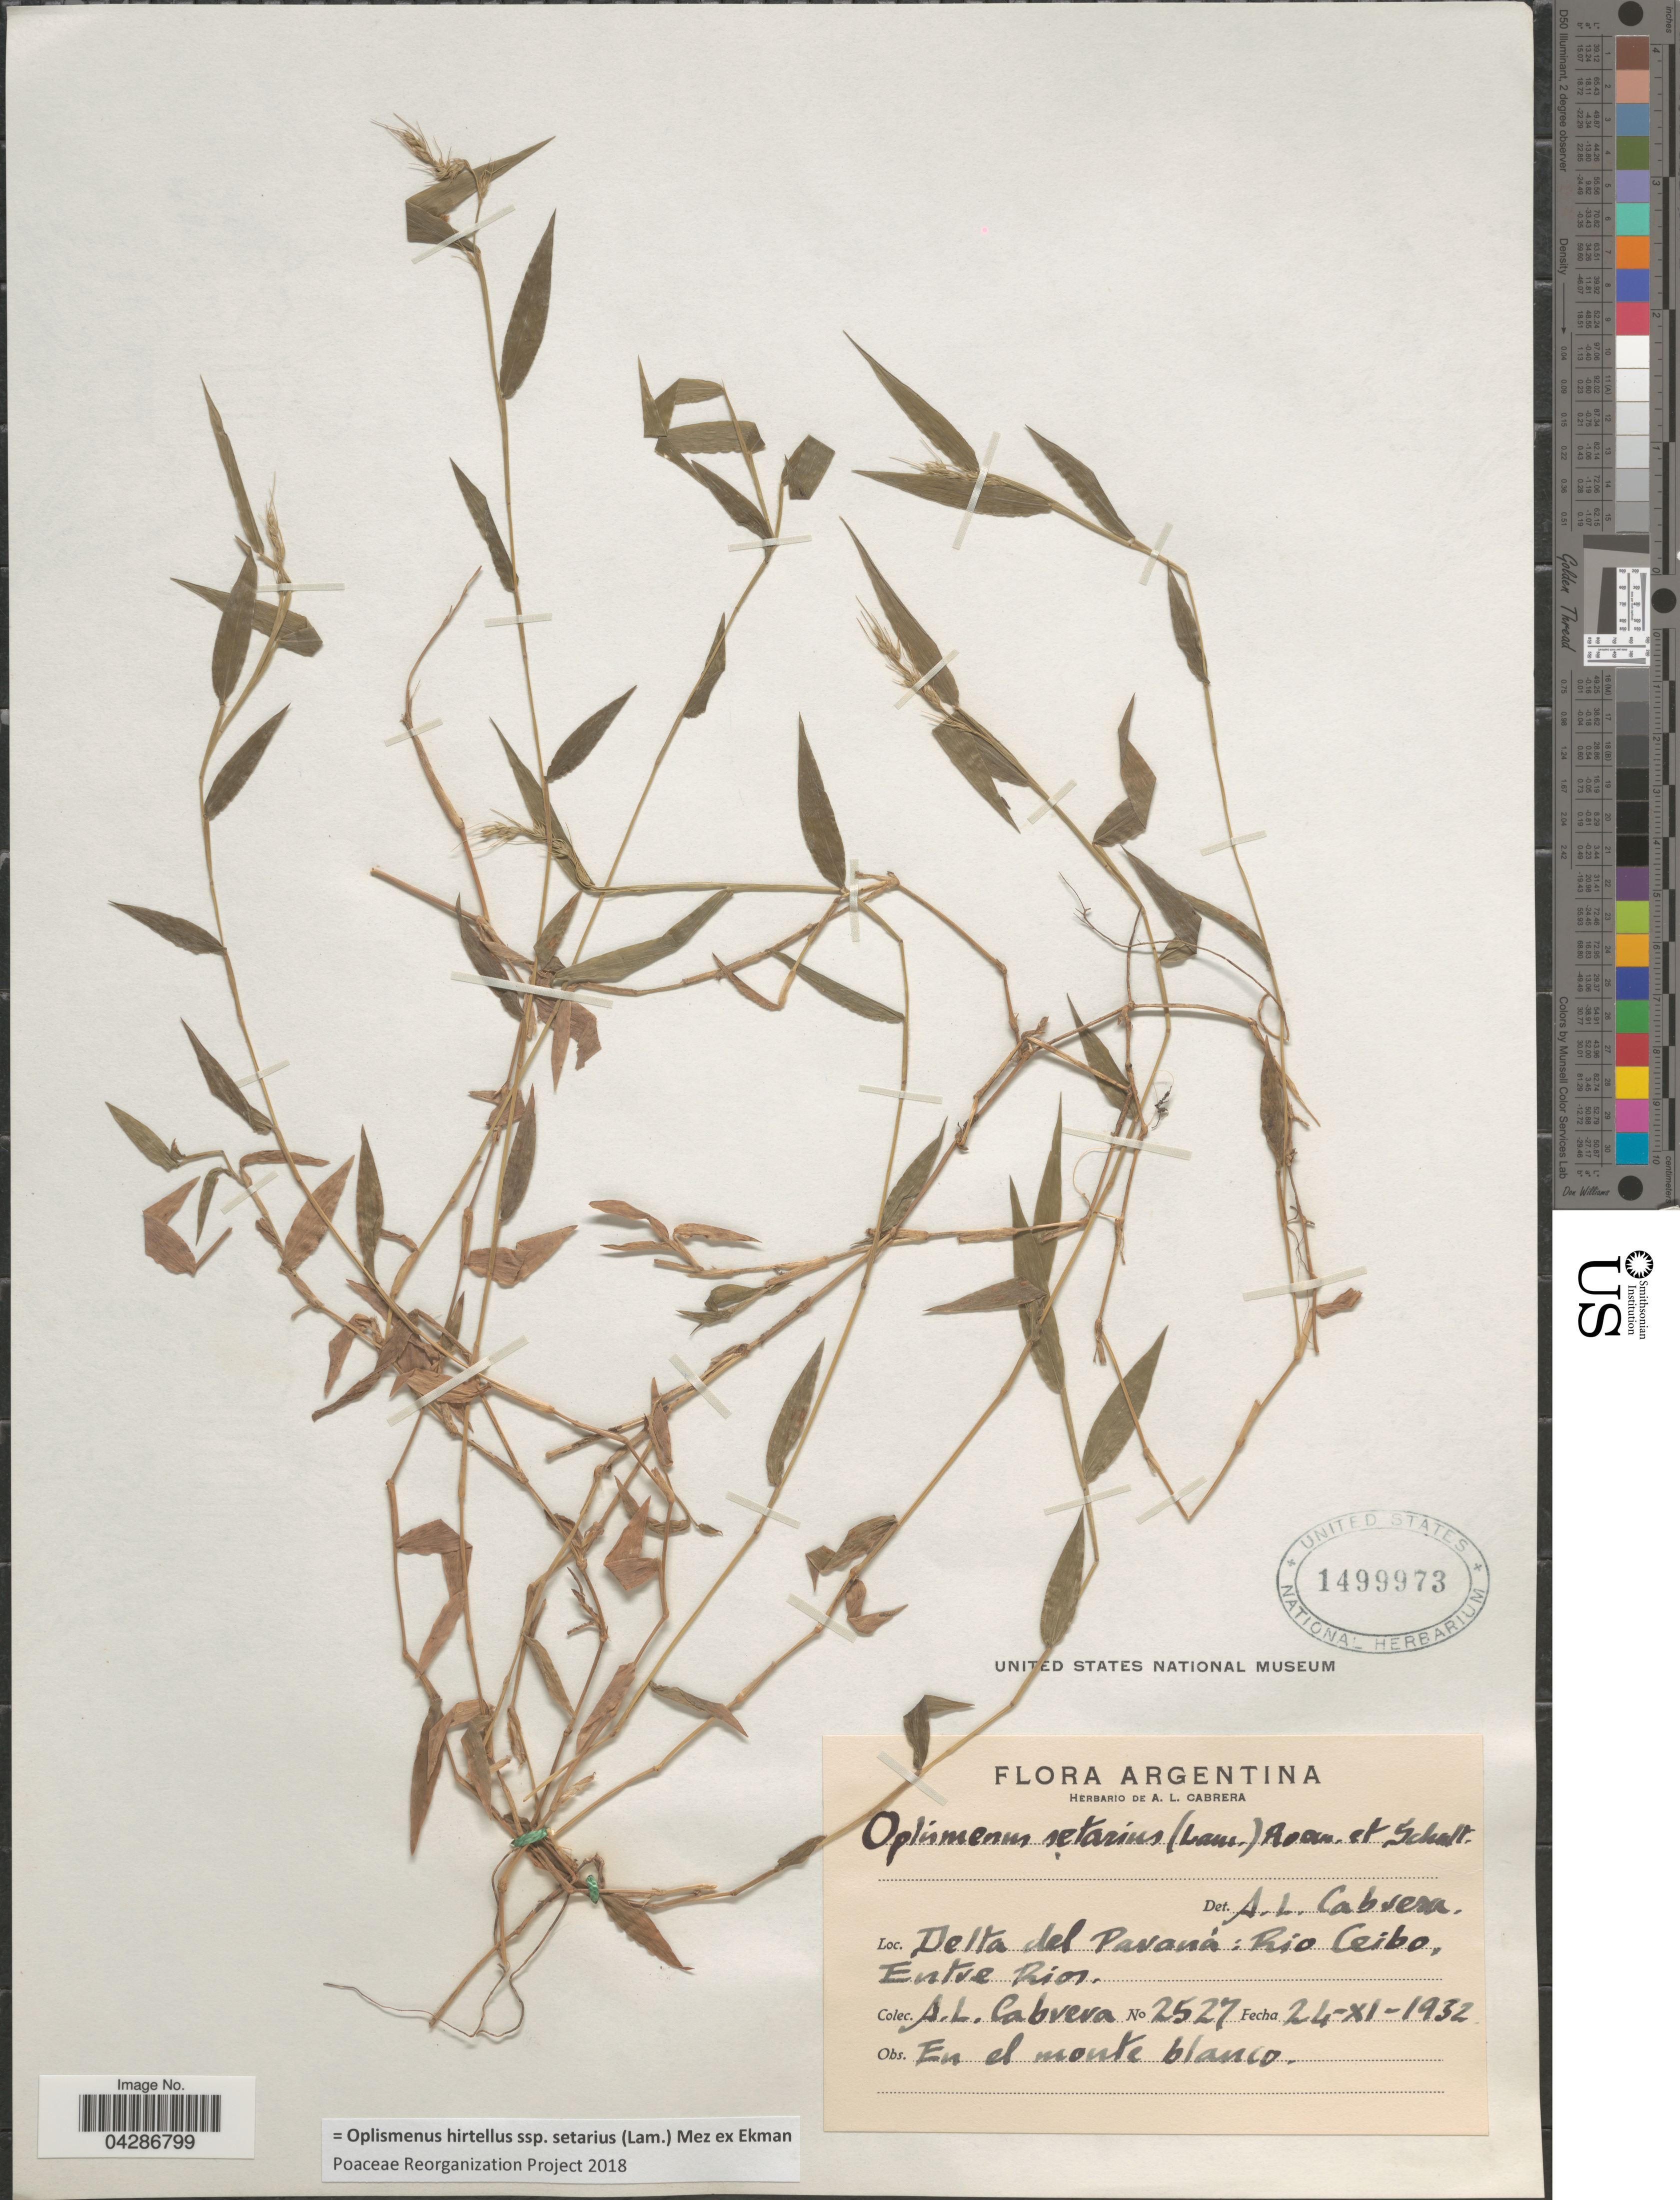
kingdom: Plantae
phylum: Tracheophyta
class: Liliopsida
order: Poales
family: Poaceae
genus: Oplismenus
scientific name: Oplismenus hirtellus subsp. setarius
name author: (Lam.) Mez ex Ekman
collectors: A. L. Cabrera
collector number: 2527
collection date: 1932-11-24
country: Argentina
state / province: Entre Rios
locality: Delta del Paraná: Rio Ceibo.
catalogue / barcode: US 1499973